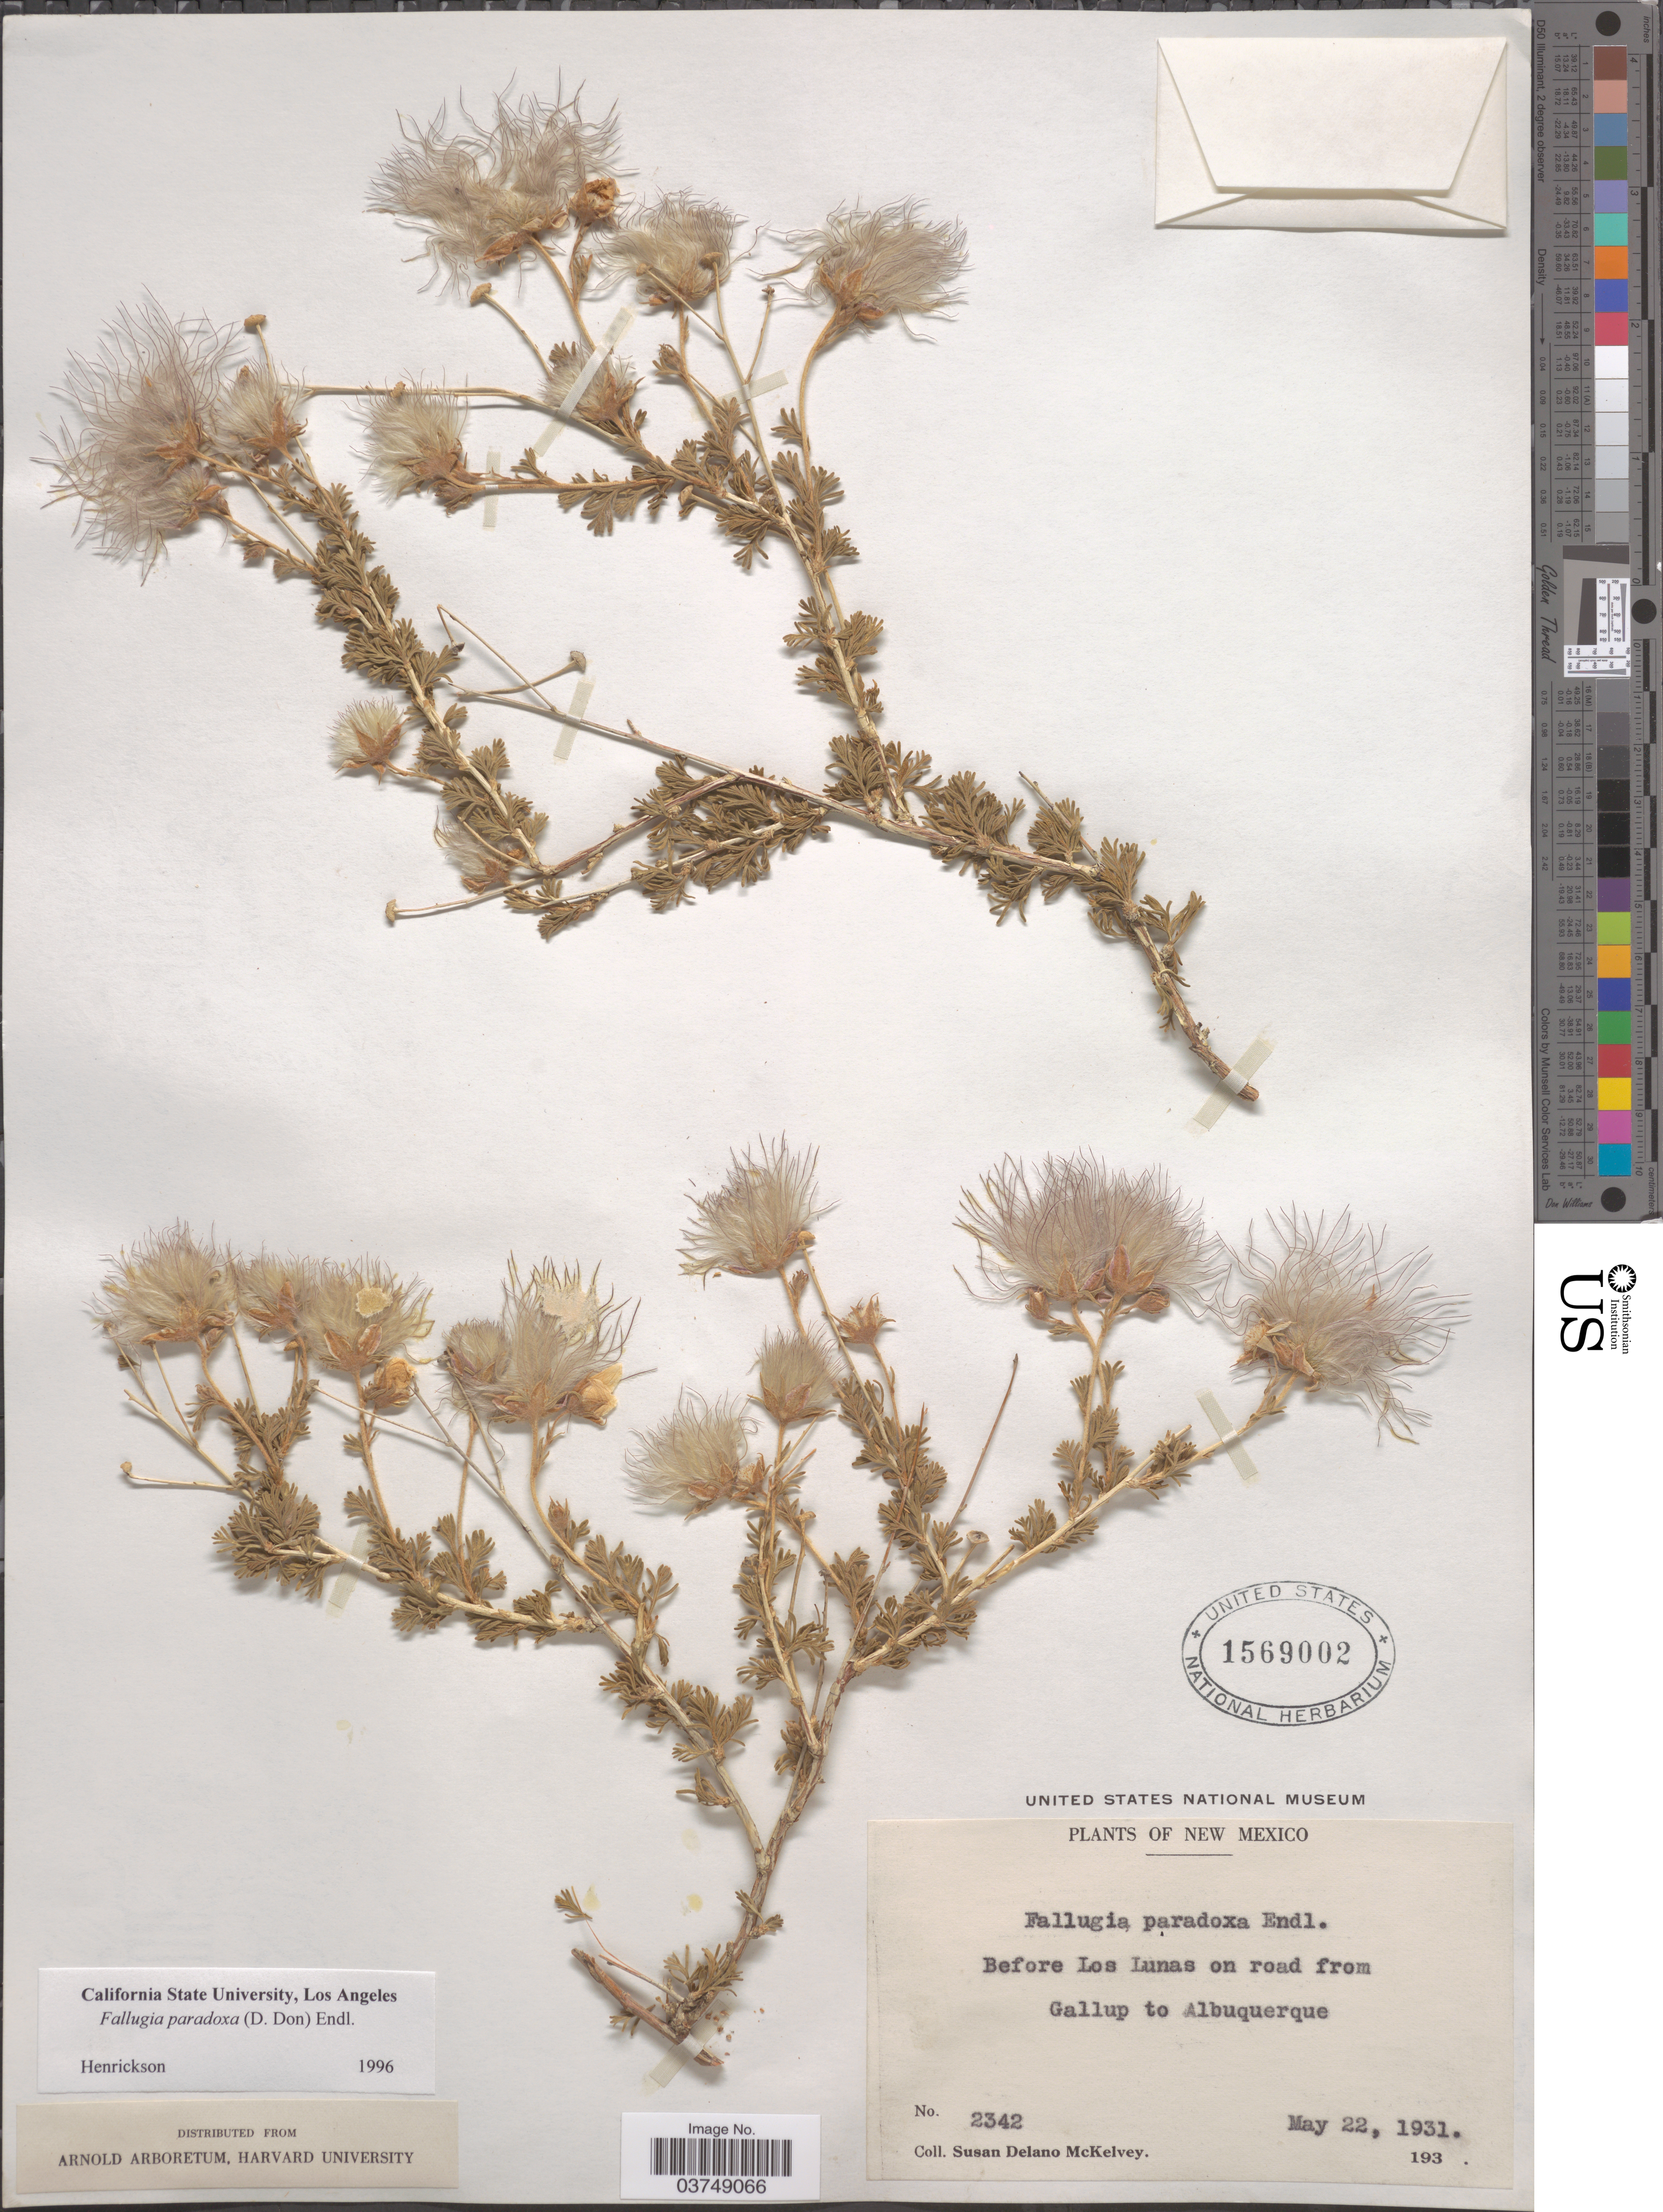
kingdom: Plantae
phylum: Tracheophyta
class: Magnoliopsida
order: Rosales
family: Rosaceae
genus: Fallugia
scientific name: Fallugia paradoxa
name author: (D. Don ex Tilloch & T. Taylor) Endl. ex Torr.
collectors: S. A. McKelvey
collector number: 2342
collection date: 1931-05-22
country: United States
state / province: New Mexico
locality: Before Los Lunas on road from Gallup to Albuquerque.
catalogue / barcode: US 1569002